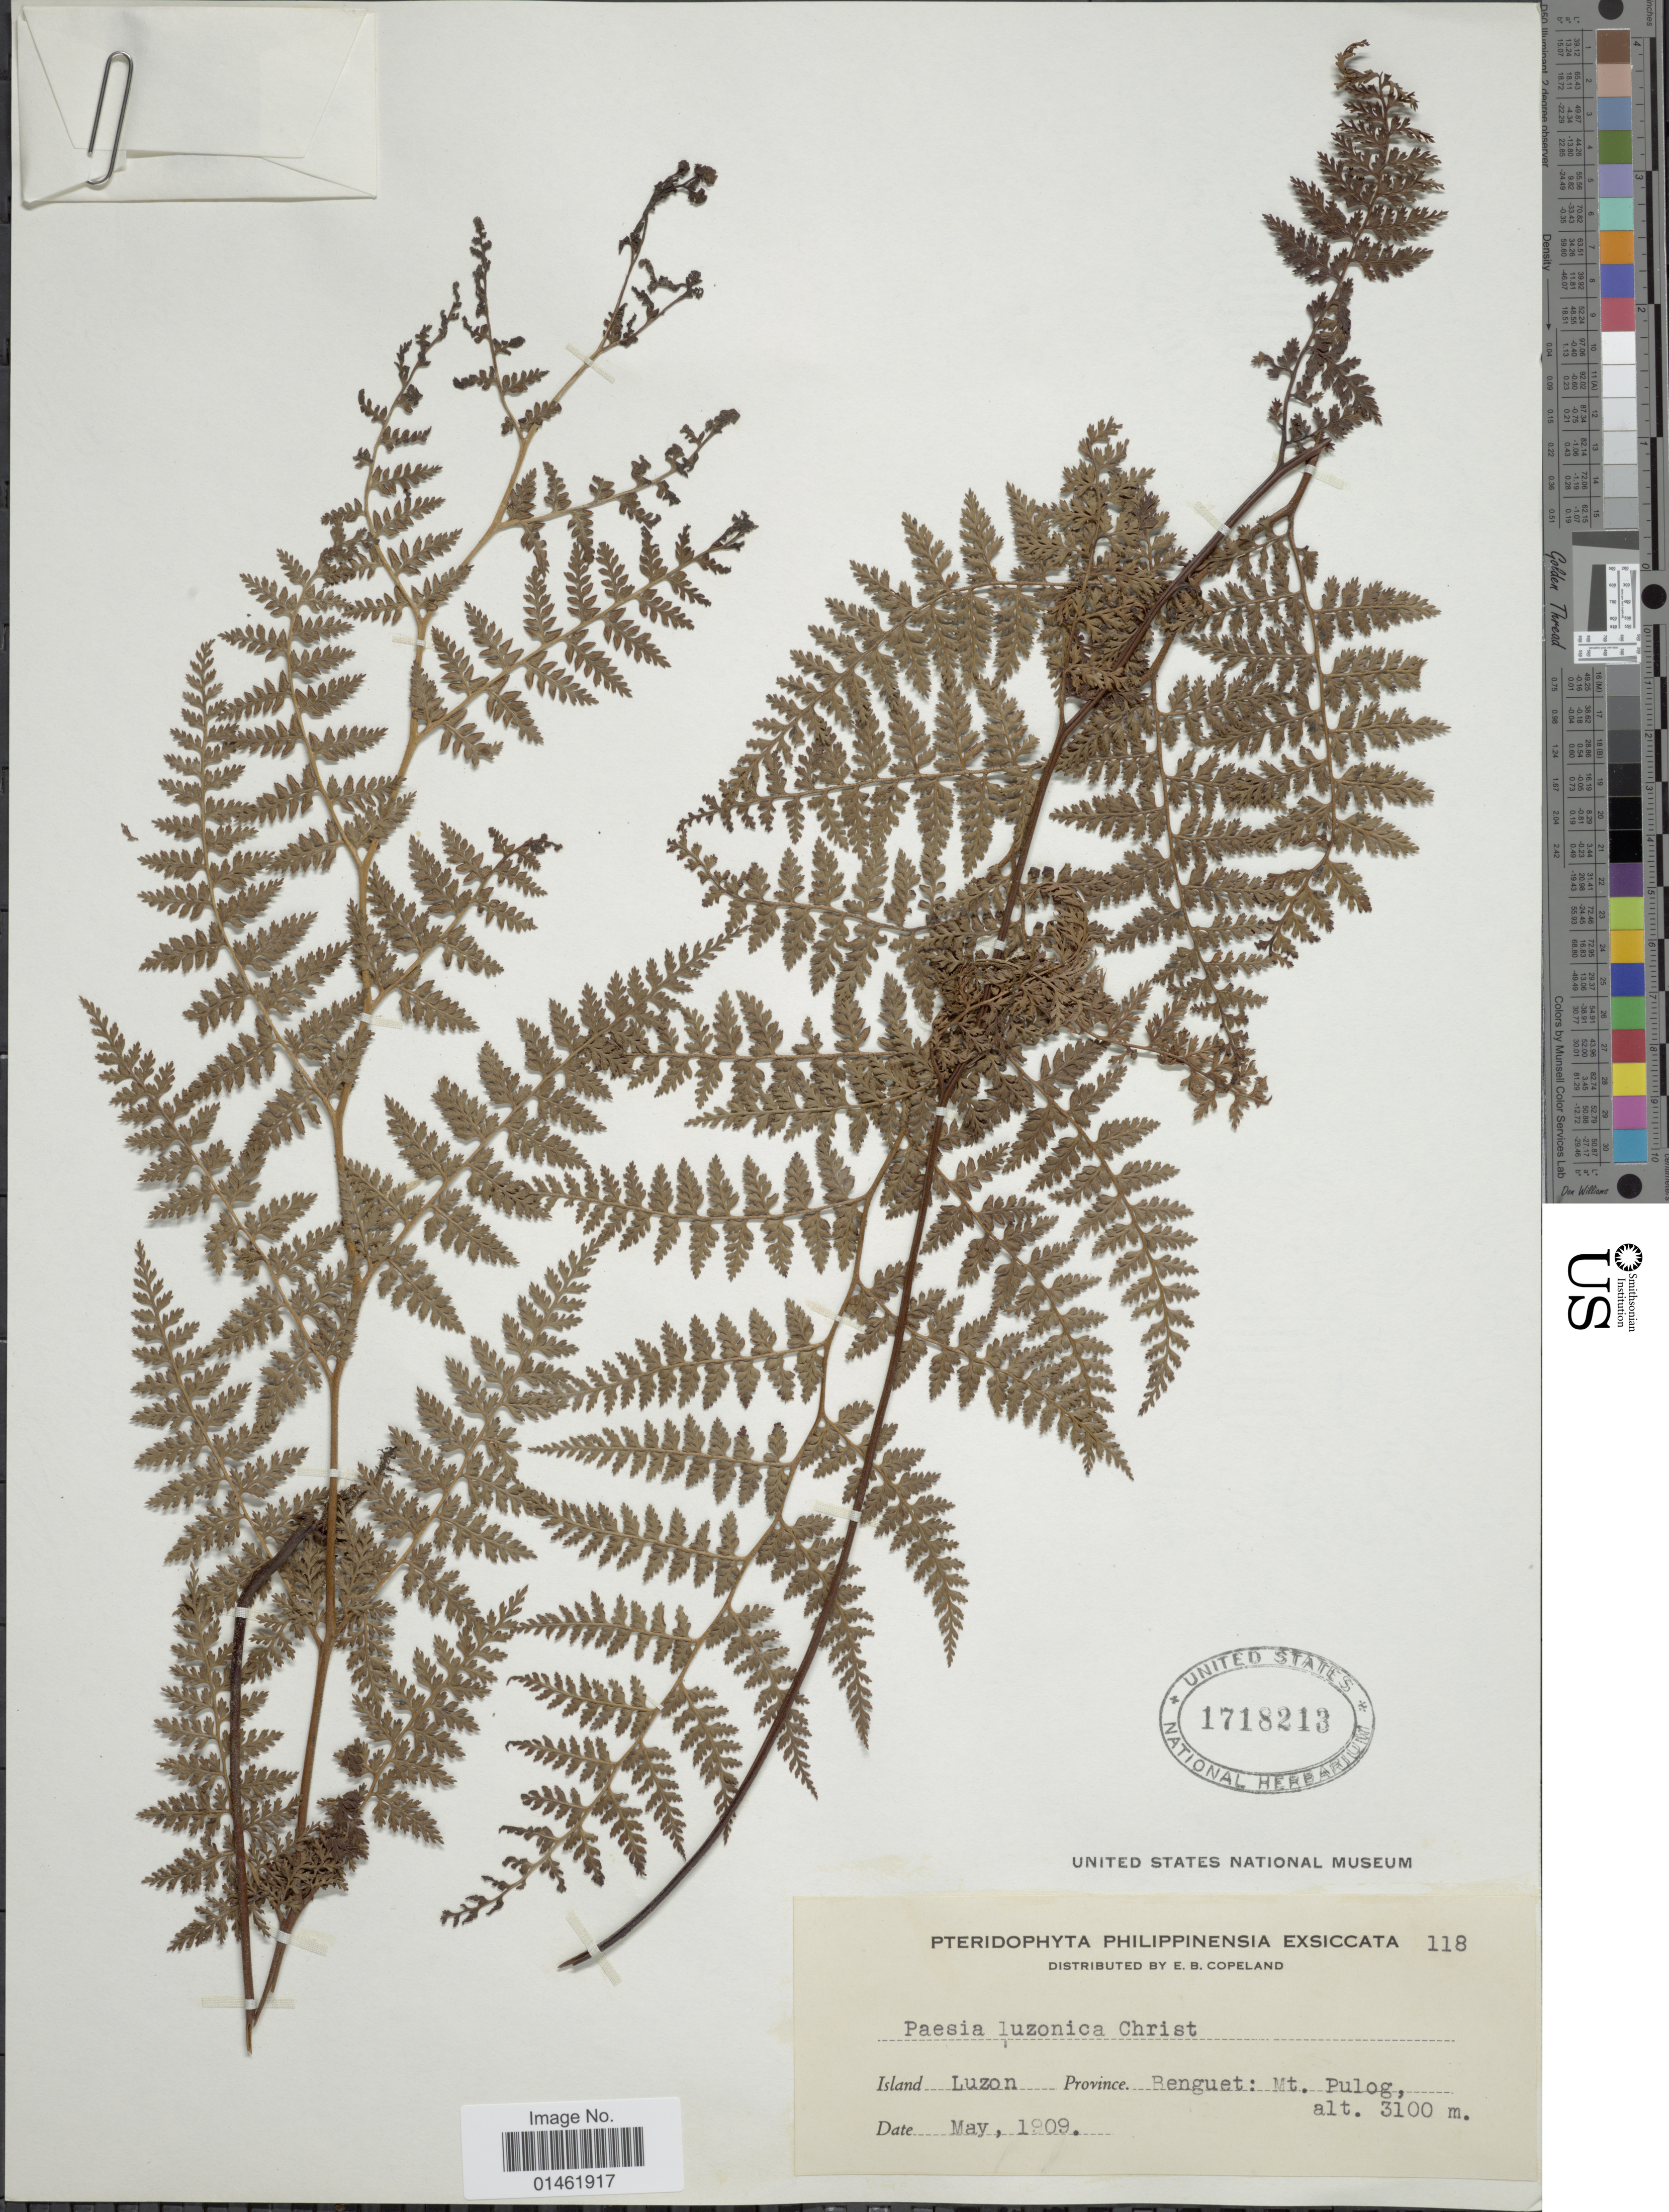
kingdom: Plantae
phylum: Tracheophyta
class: Polypodiopsida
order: Polypodiales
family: Dennstaedtiaceae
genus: Paesia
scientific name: Paesia luzonica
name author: Christ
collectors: E. B. Copeland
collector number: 118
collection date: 1909-05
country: Philippines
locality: Island Luzon, Province Benguet: Mt. Pulog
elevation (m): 3100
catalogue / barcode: US 1718213